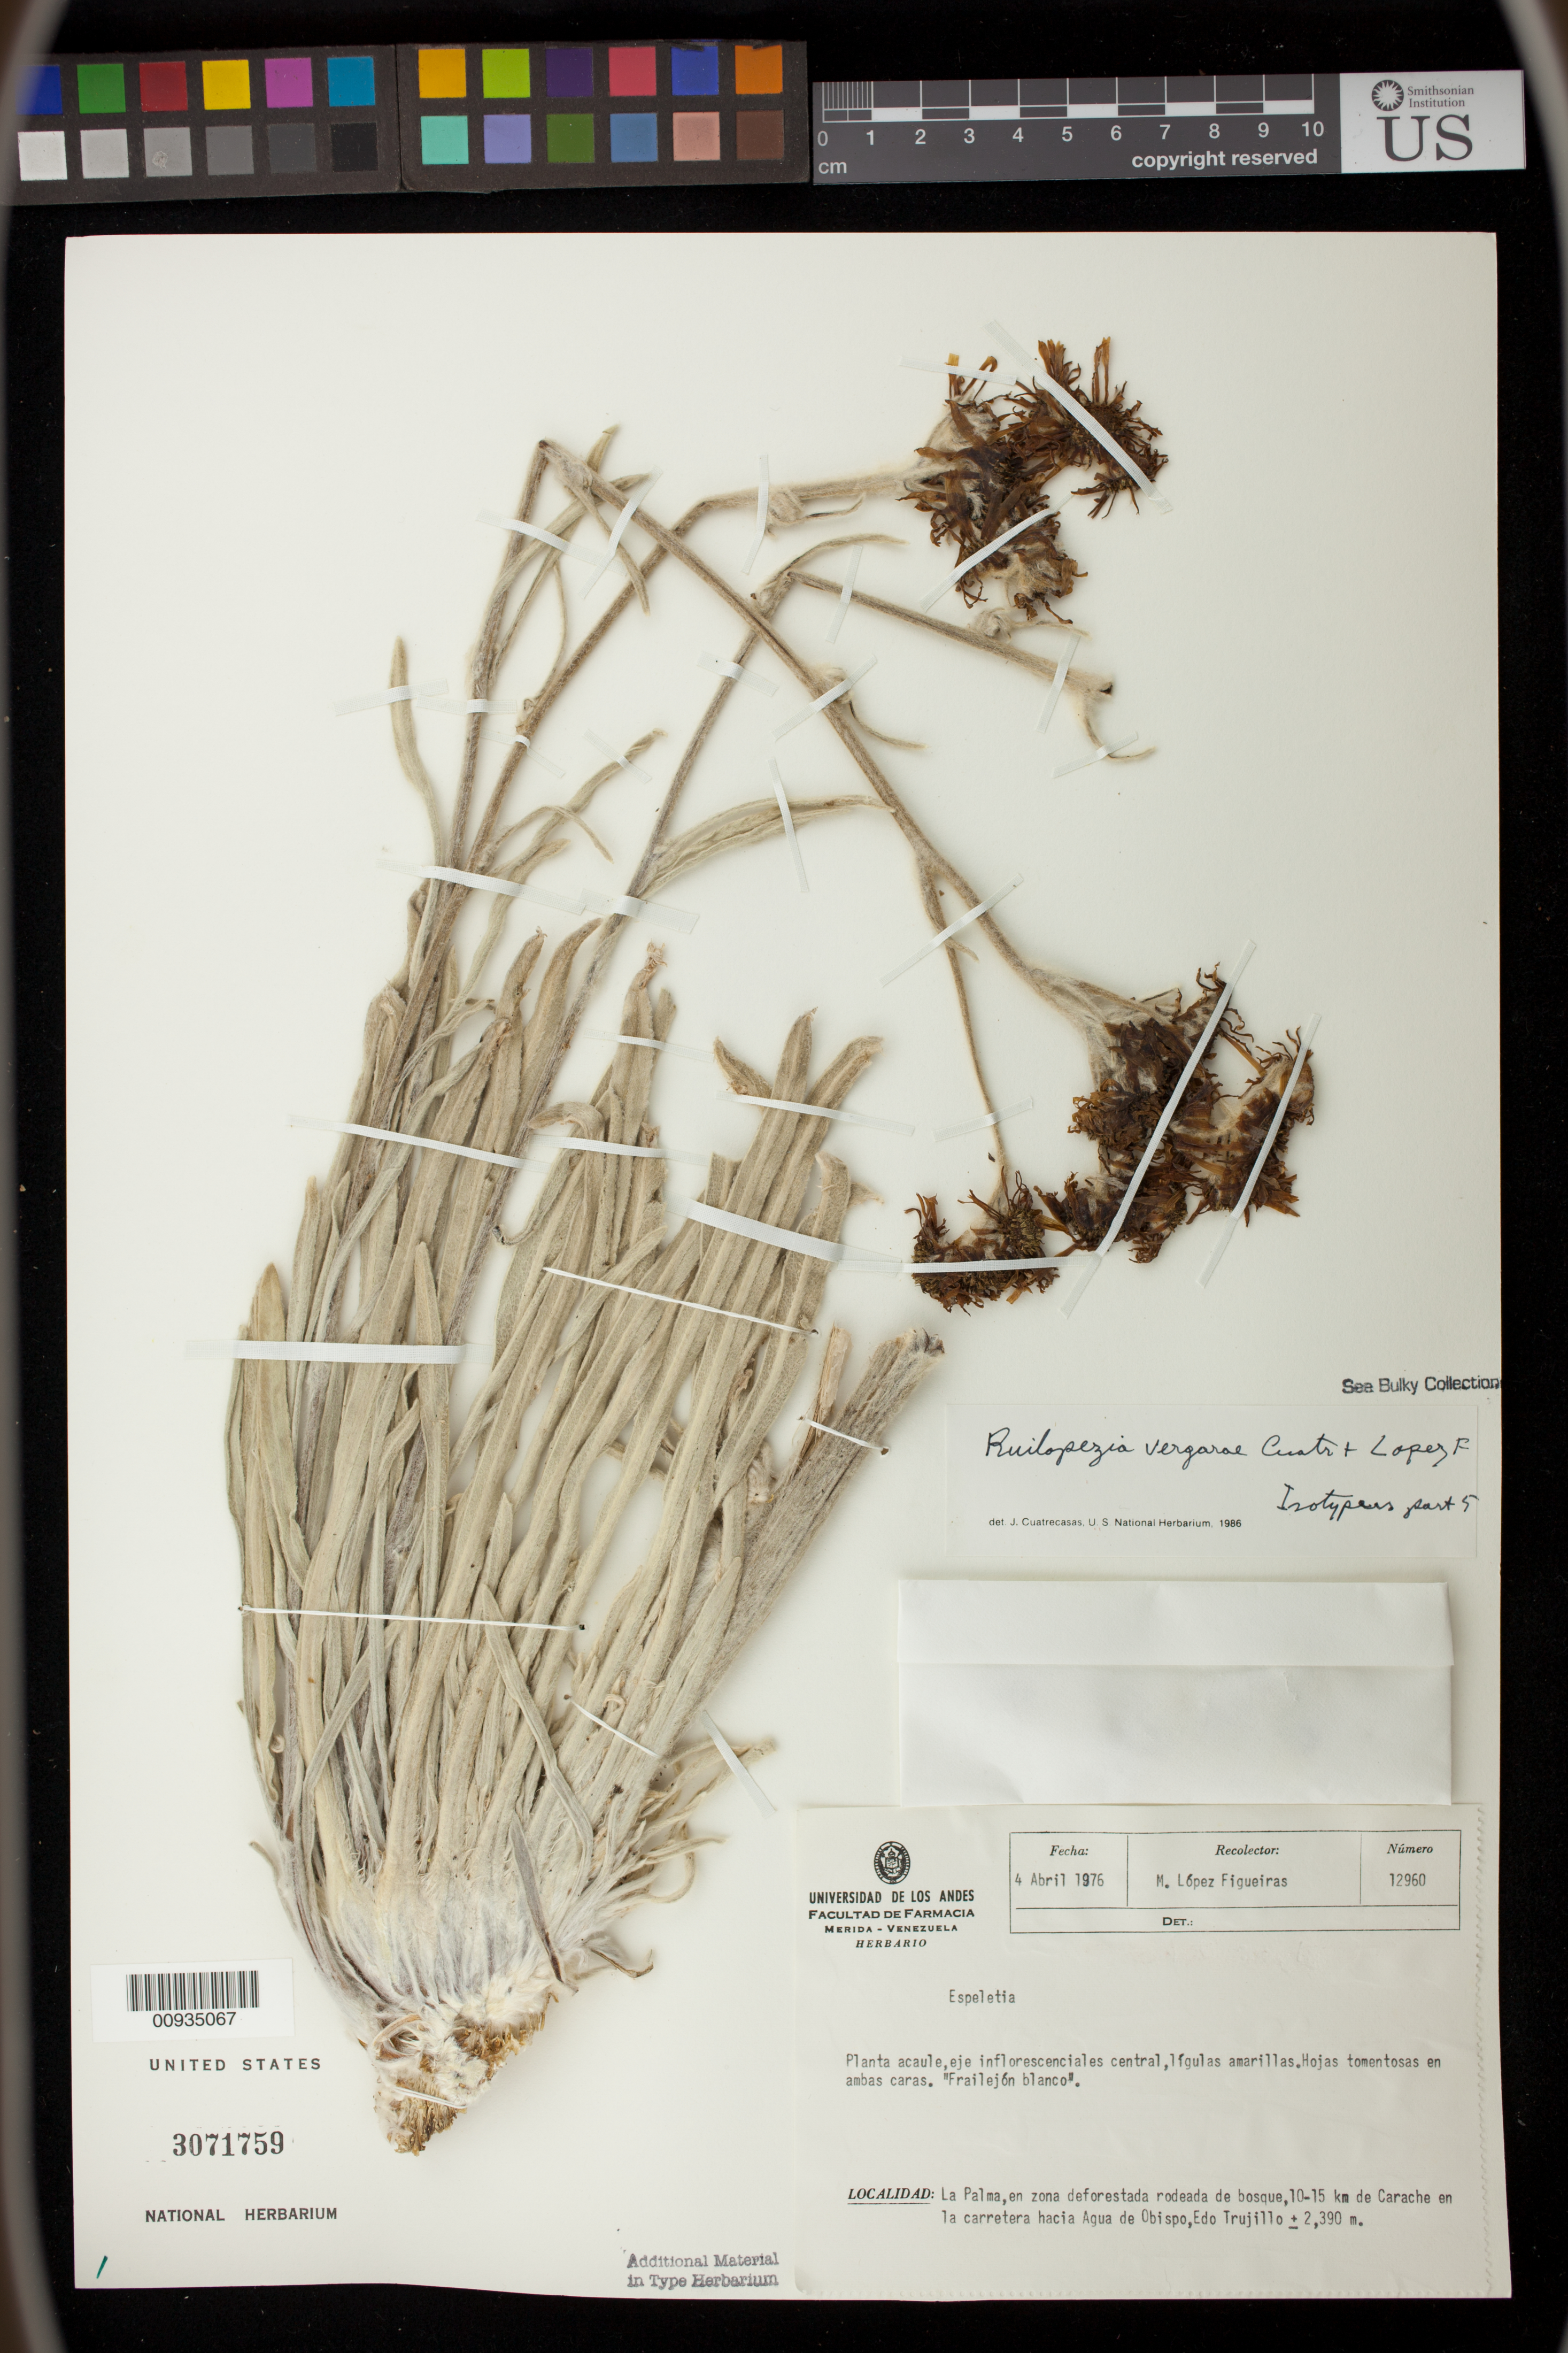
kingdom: Plantae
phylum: Tracheophyta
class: Magnoliopsida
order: Asterales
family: Asteraceae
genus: Ruilopezia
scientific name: Ruilopezia vergarae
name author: Cuatrec. & López Fig.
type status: Isotype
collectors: M. López Figueiras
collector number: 12960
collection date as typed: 04 Apr 1976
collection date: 1976-04-04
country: Venezuela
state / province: Trujillo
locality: La Palma, 10-15 km de Carache en La Carretera Hcia agua de Obispo.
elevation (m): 2930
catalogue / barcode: US 3071759